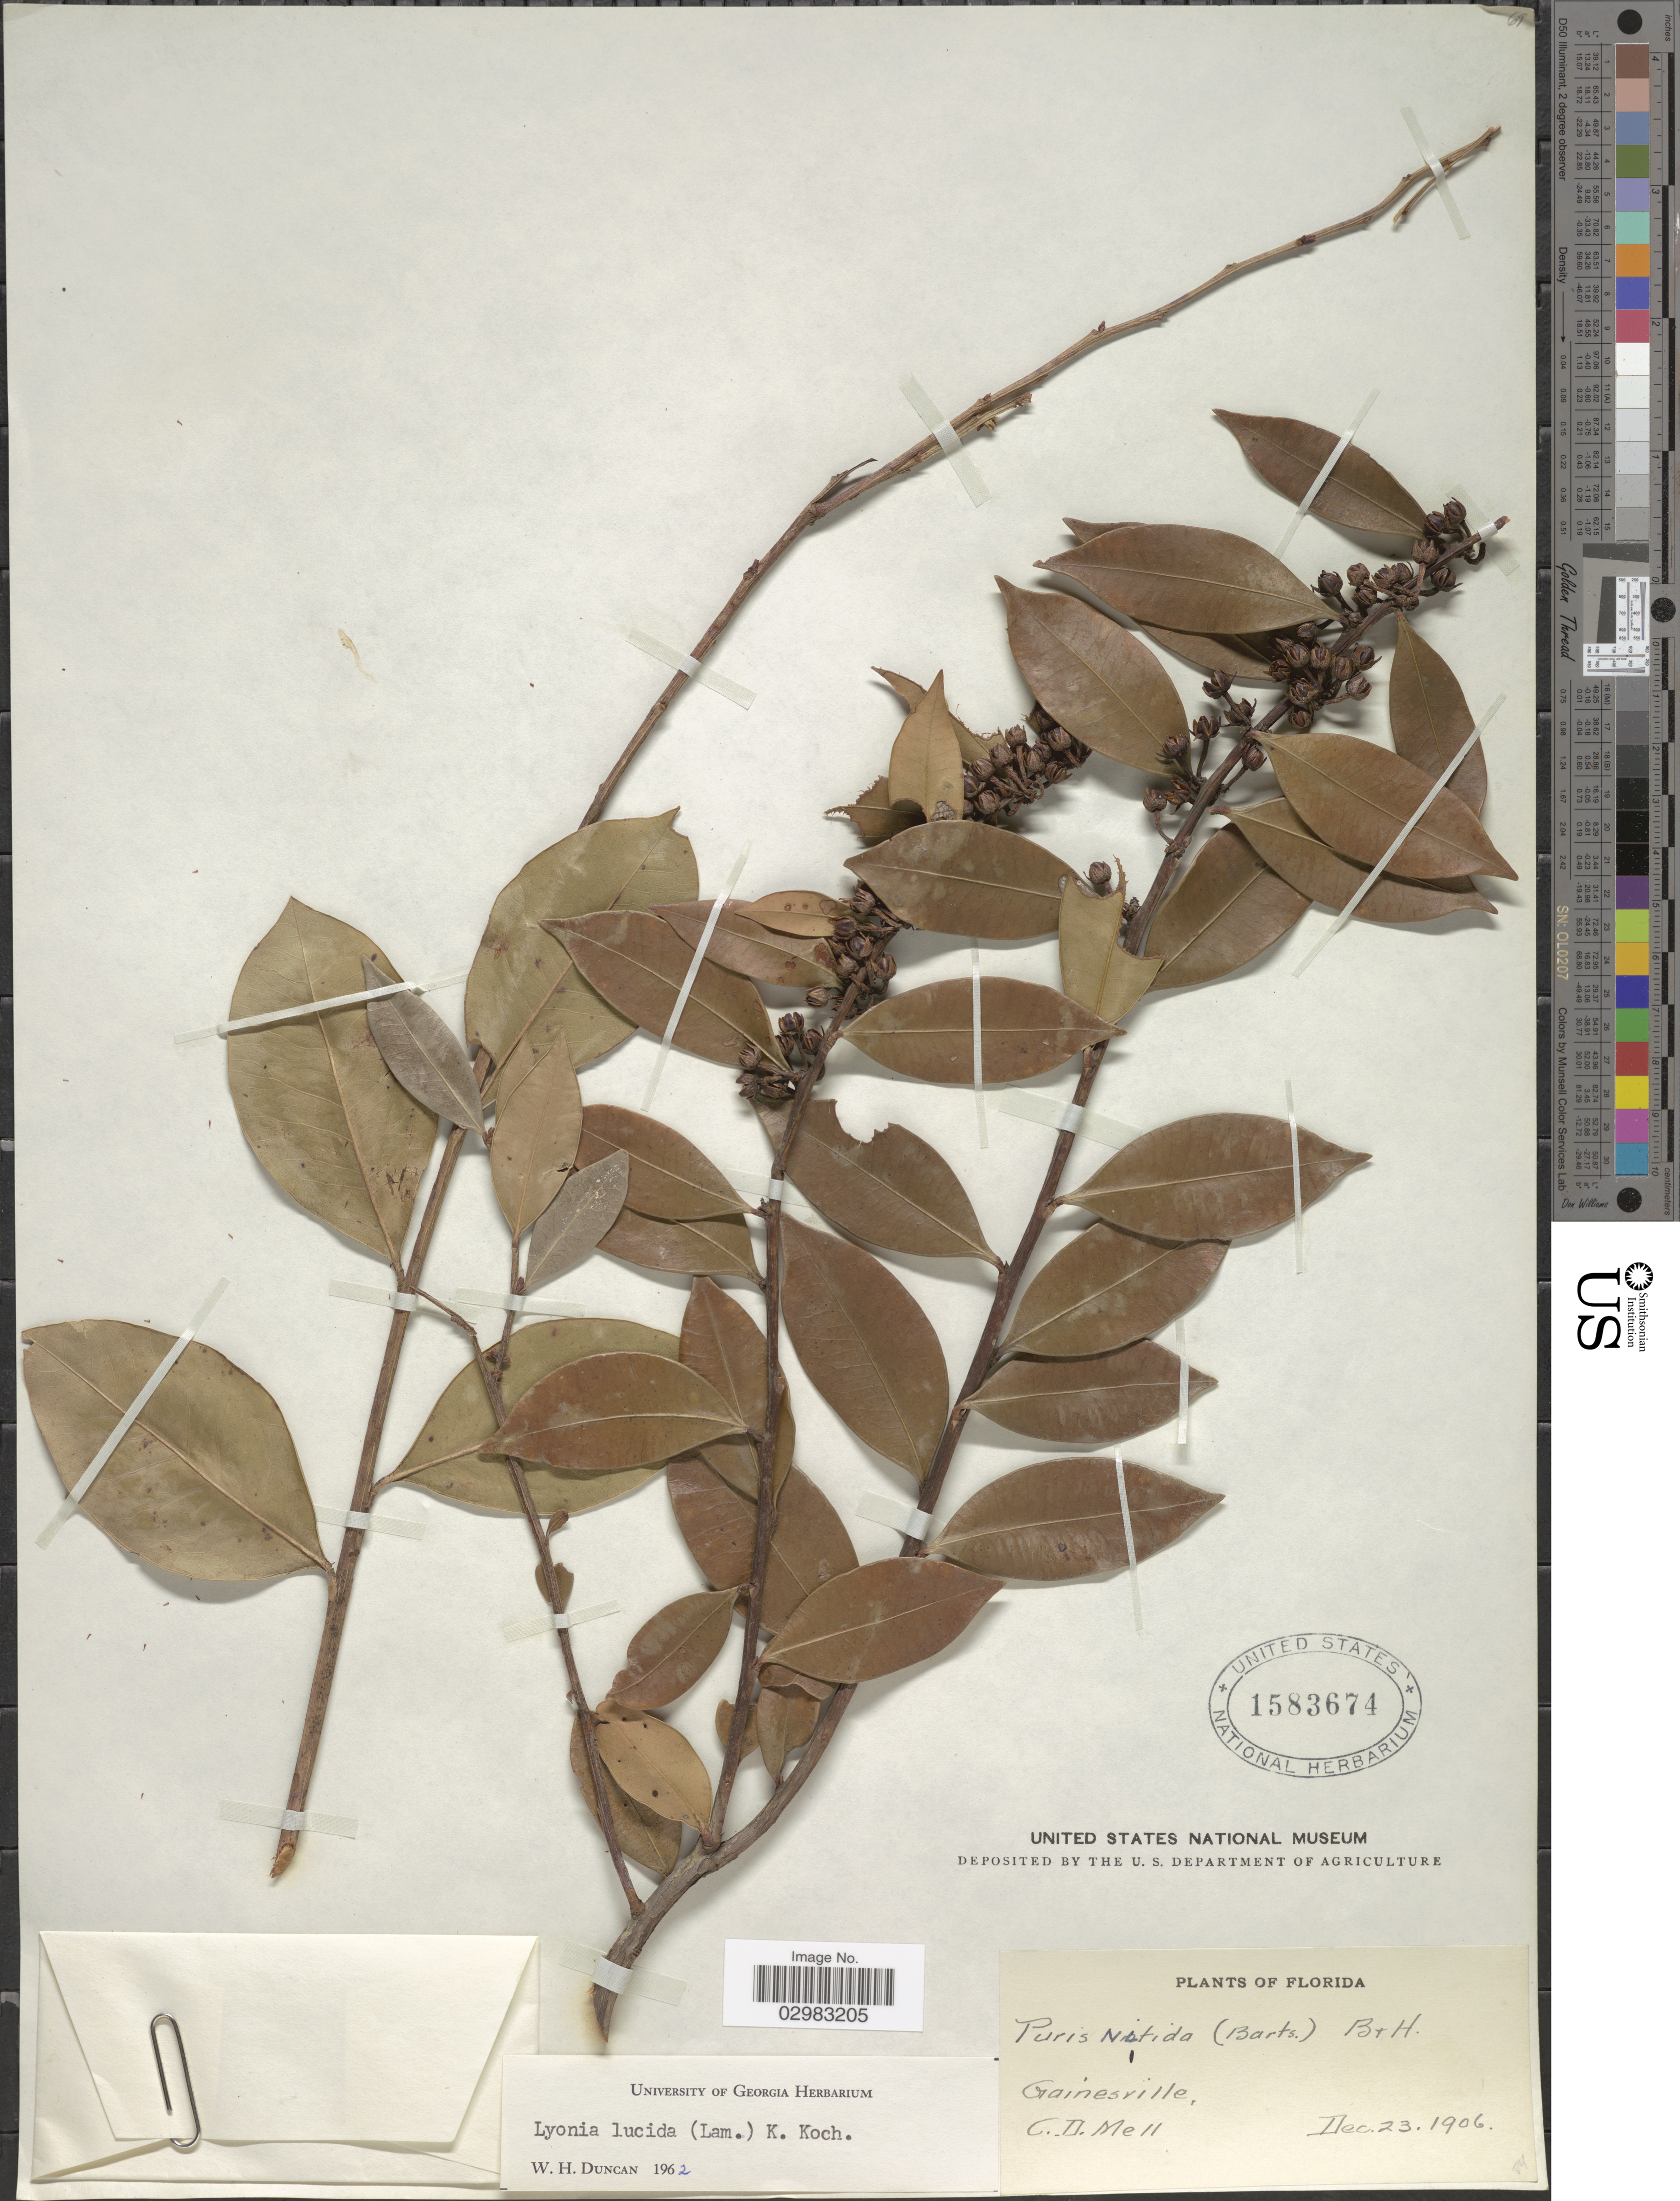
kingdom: Plantae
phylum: Tracheophyta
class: Magnoliopsida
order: Ericales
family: Ericaceae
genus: Lyonia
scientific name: Lyonia lucida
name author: K. Koch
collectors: C. D. Mell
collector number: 54?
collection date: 1906-12-23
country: United States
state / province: Florida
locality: Gainesville.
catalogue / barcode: US 1583674